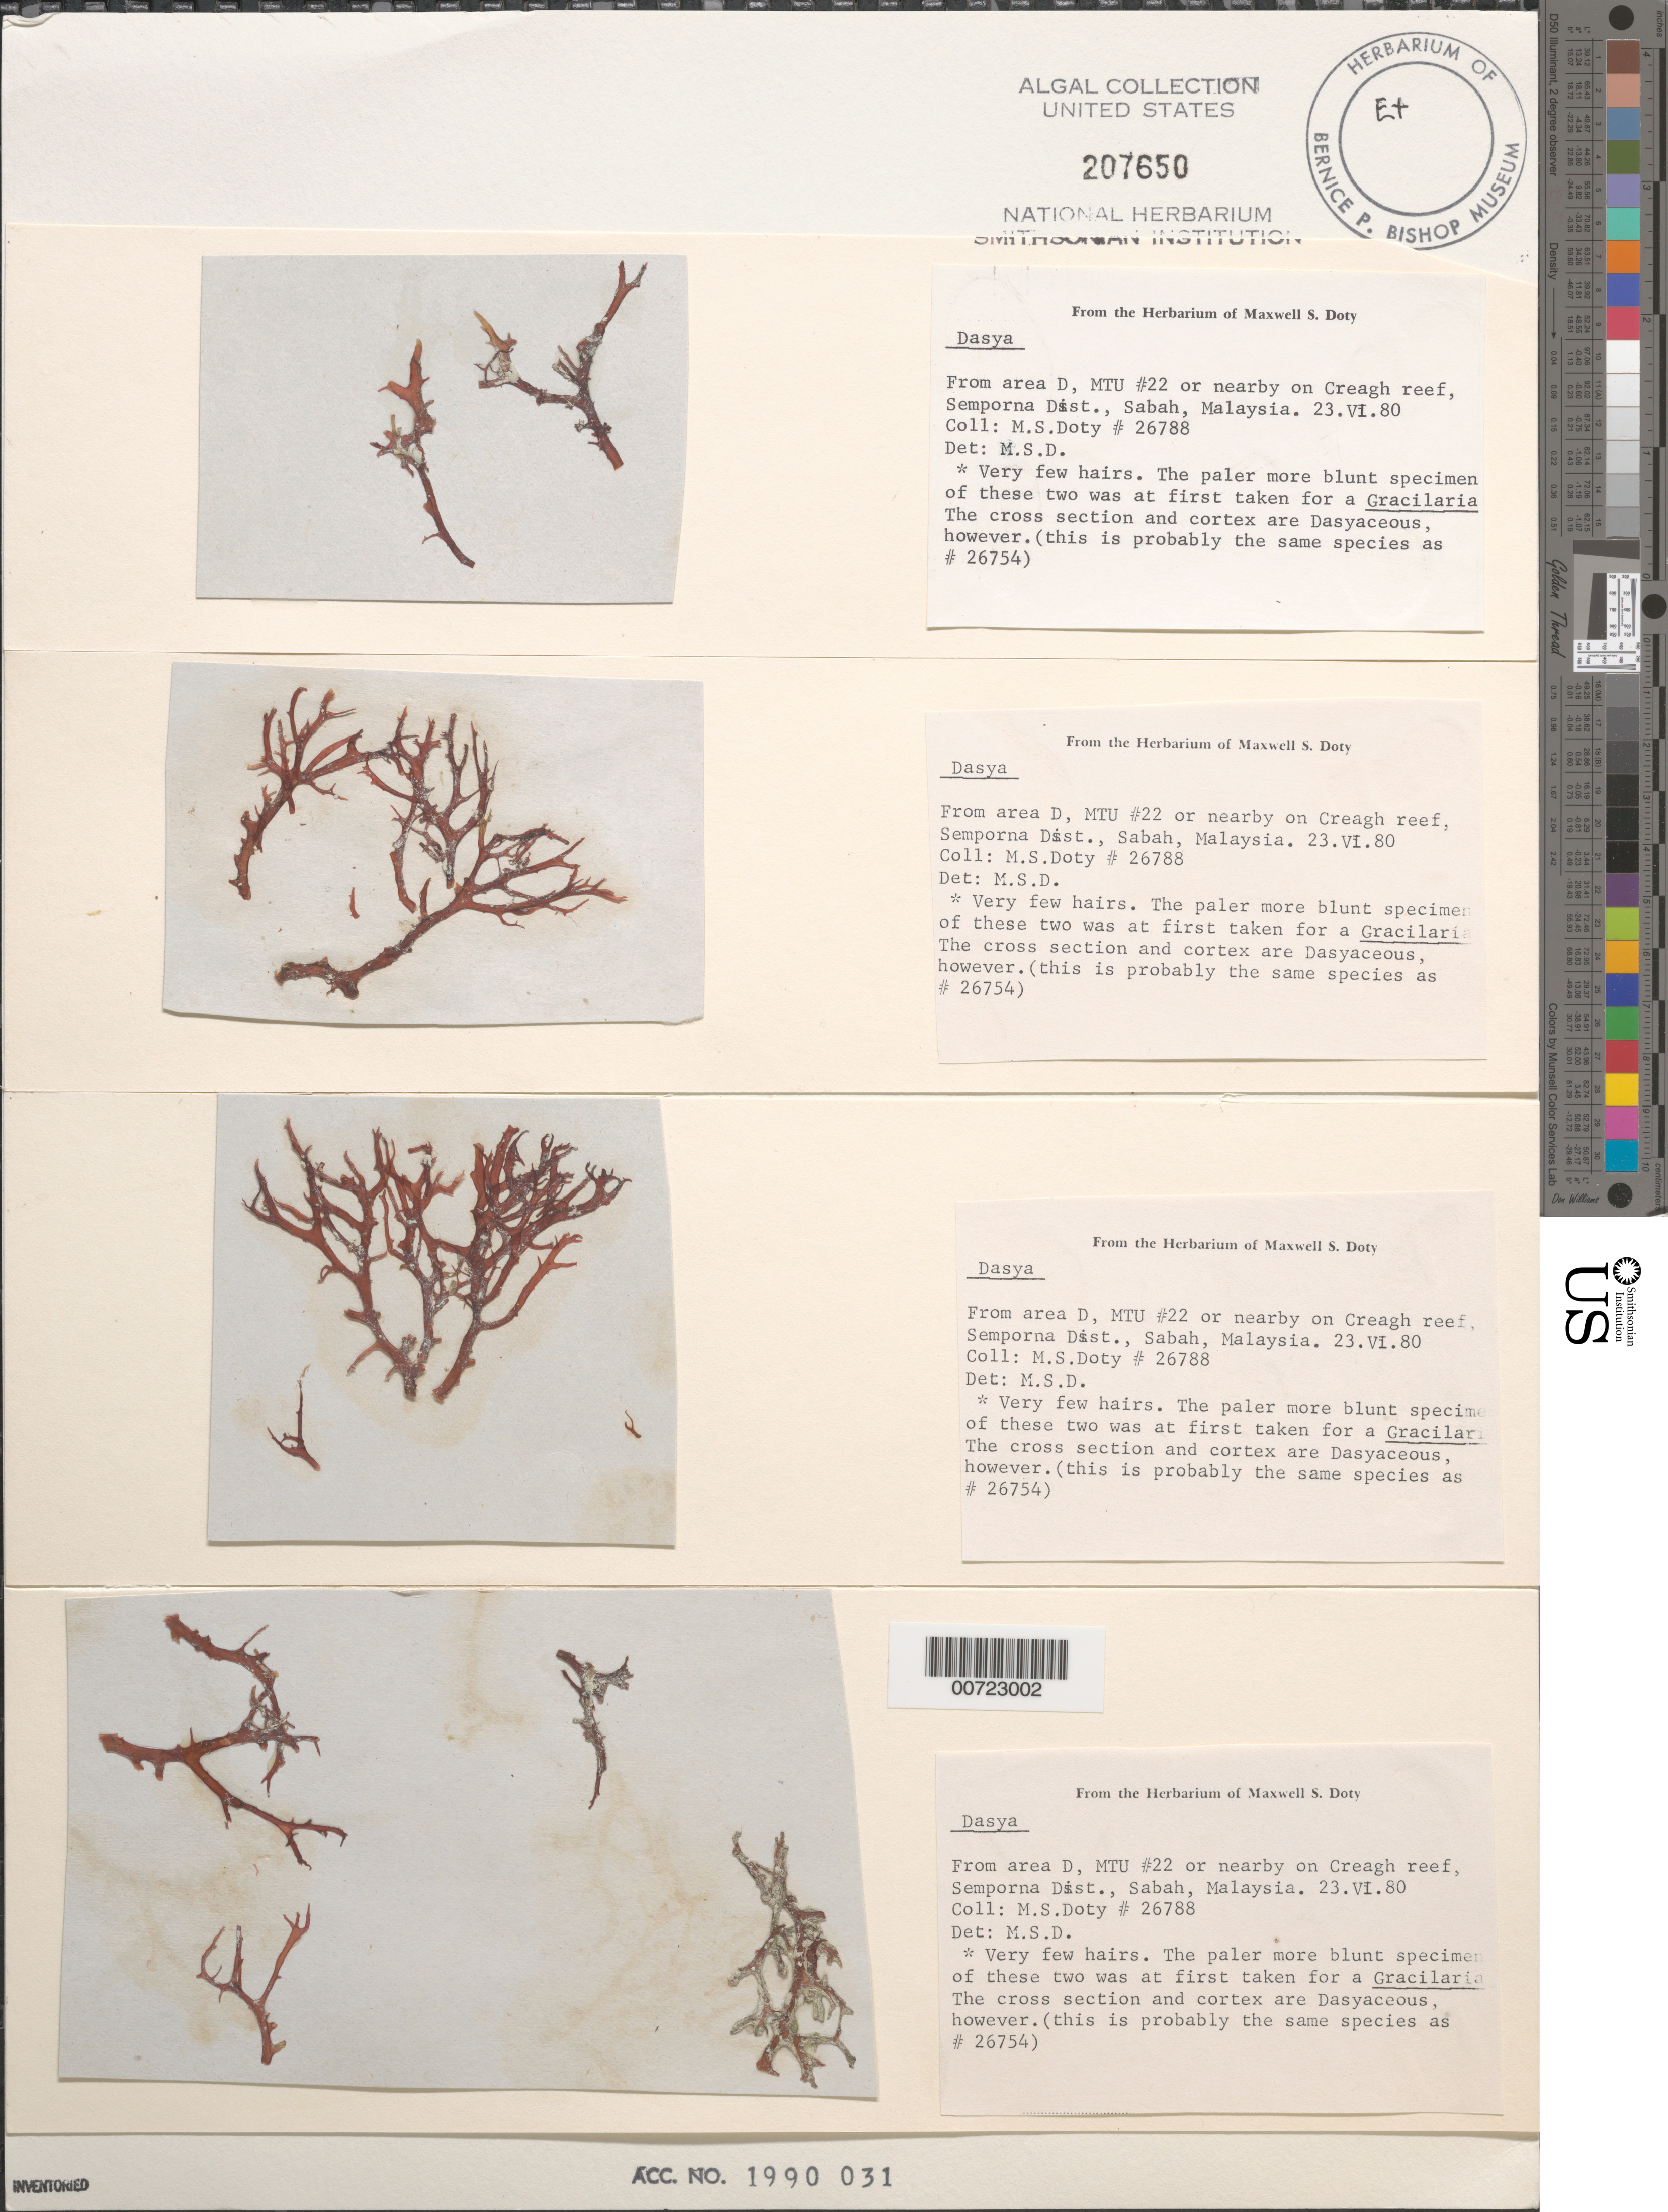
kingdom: Plantae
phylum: Rhodophyta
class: Florideophyceae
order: Ceramiales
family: Dasyaceae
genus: Dasya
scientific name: Dasya sp.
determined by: Doty, M. S.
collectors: M. S. Doty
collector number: MSD 26788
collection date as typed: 23 Jun 1980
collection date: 1980-06-23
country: Malaysia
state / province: Sabah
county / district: Semporna District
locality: Area D, MTU #22 or nearby on Creagh Reef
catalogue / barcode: US 207650